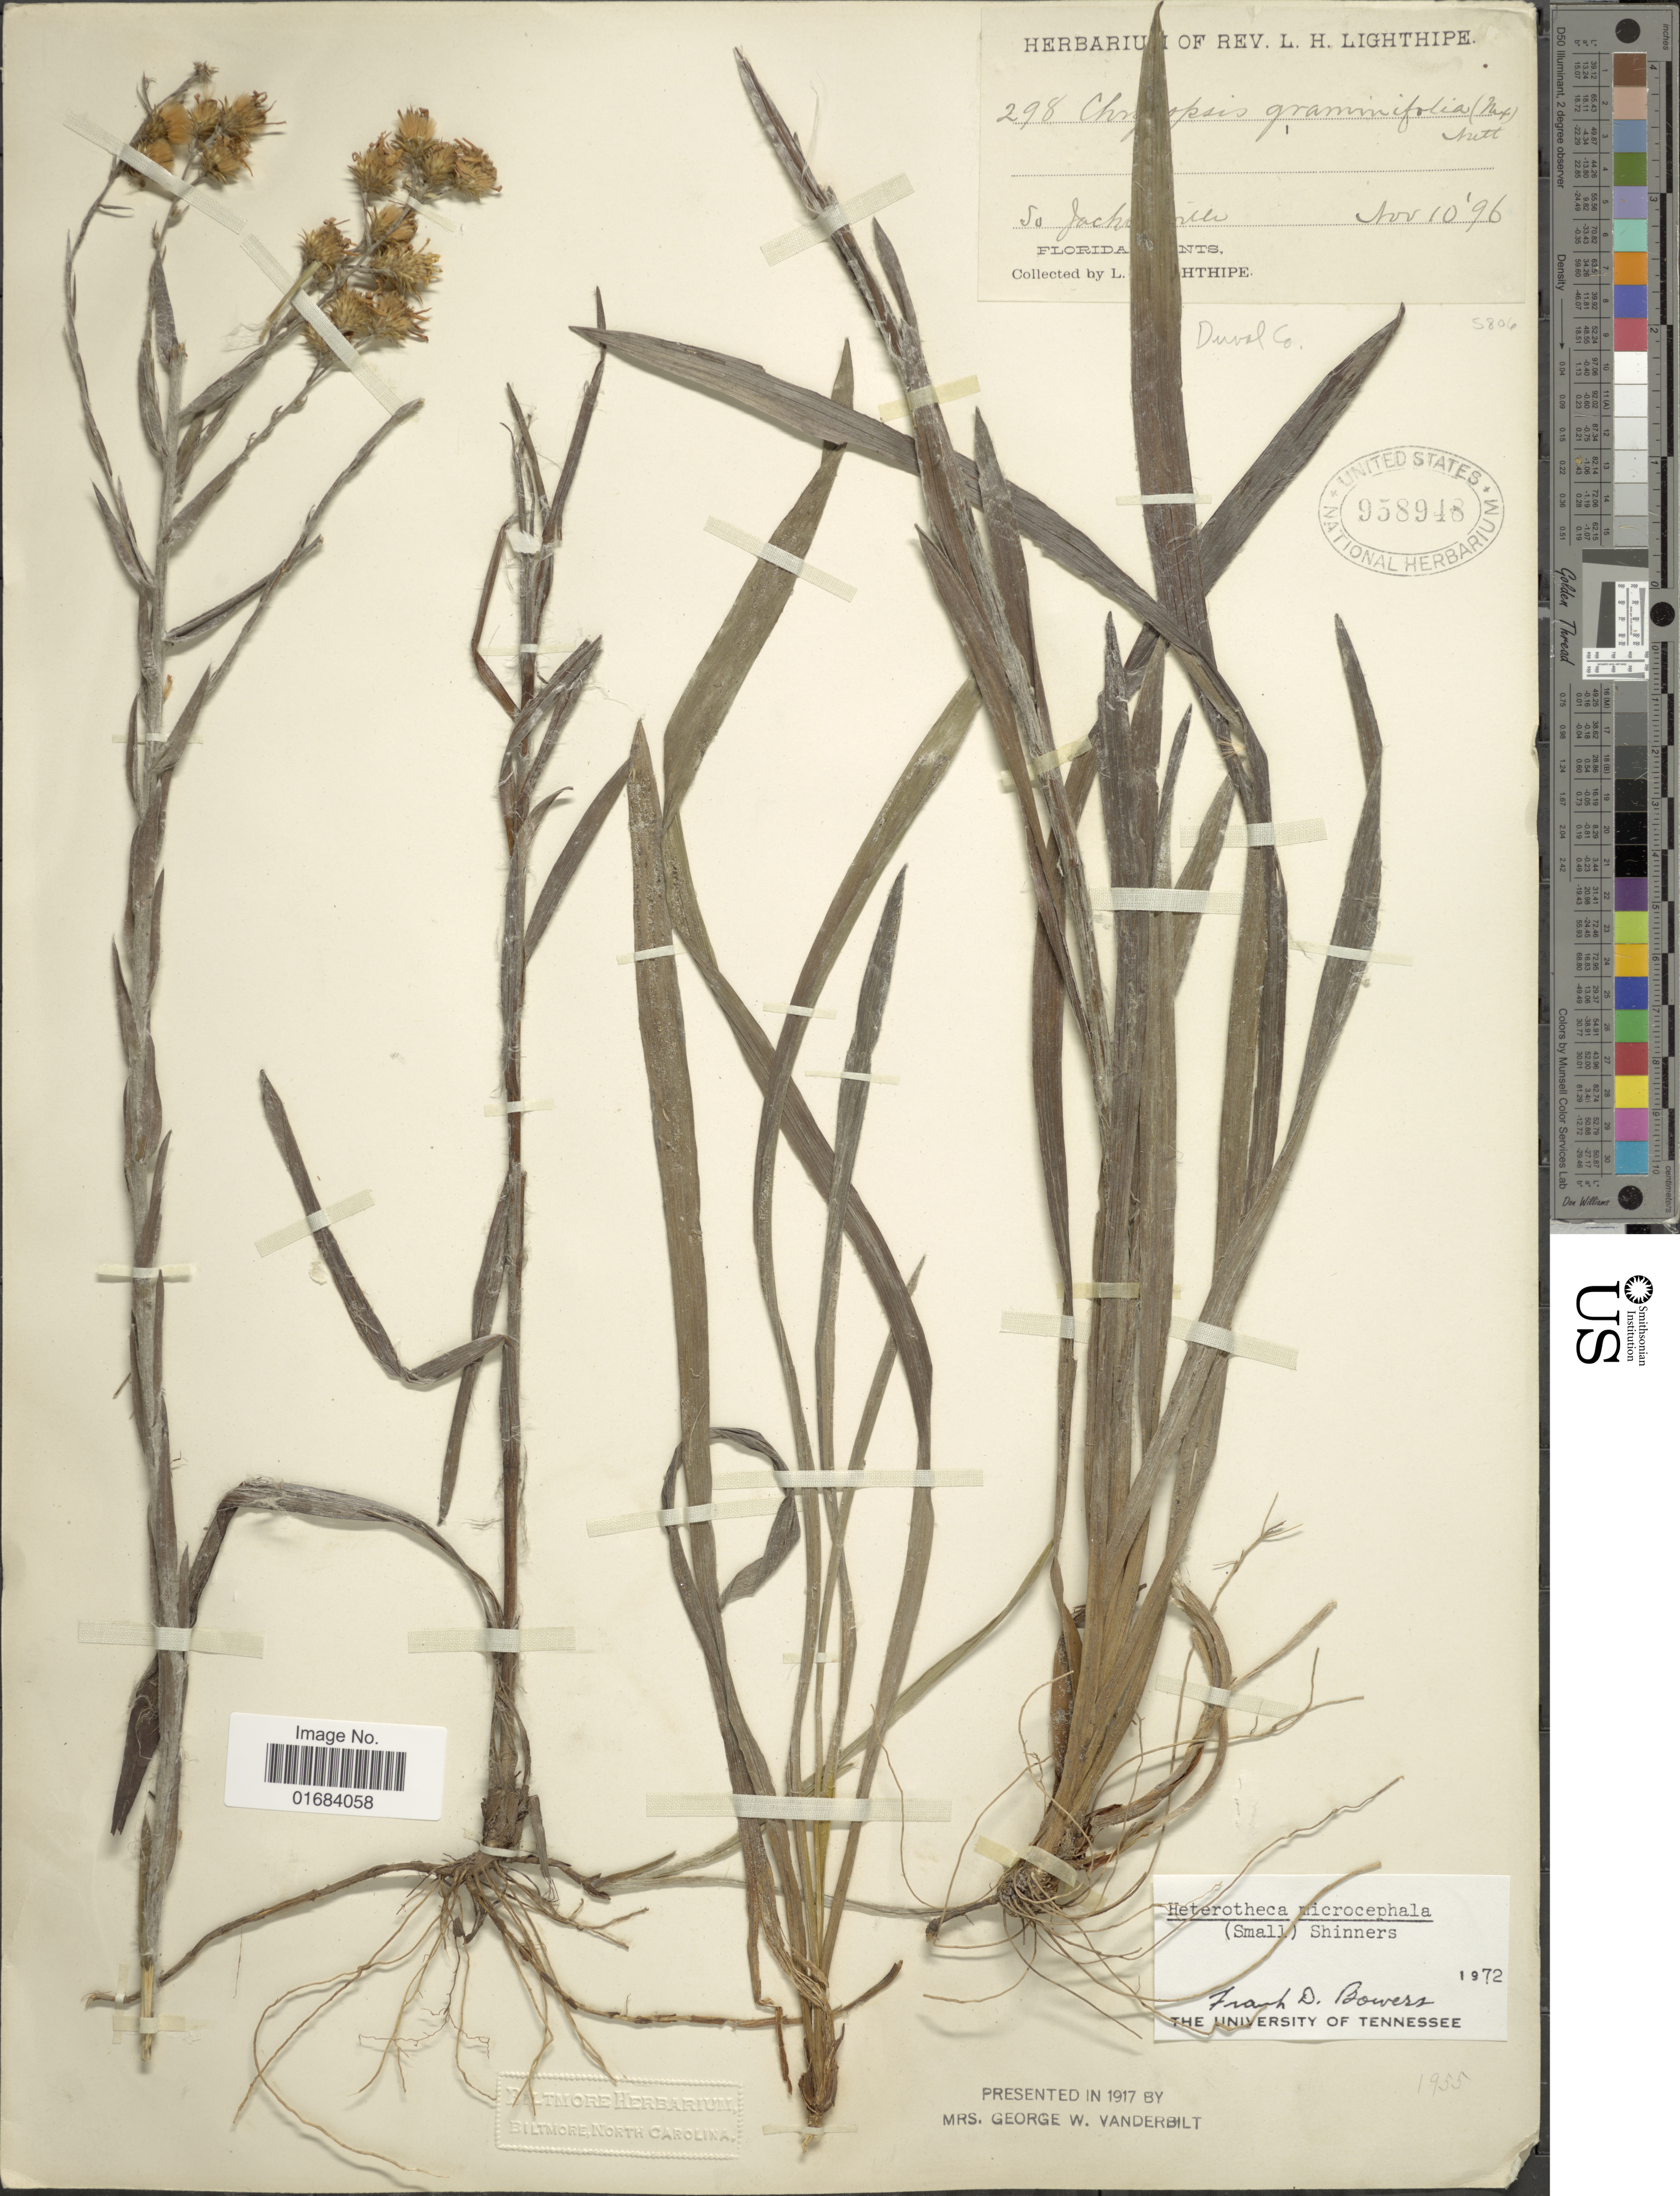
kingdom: Plantae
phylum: Tracheophyta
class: Magnoliopsida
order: Asterales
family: Asteraceae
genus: Pityopsis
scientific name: Pityopsis microcephala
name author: Small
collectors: L. H. Lighthipe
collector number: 298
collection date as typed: Transcribed d/m/y: 10/11/96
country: United States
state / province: Florida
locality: So Jacksonville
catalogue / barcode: US 958918